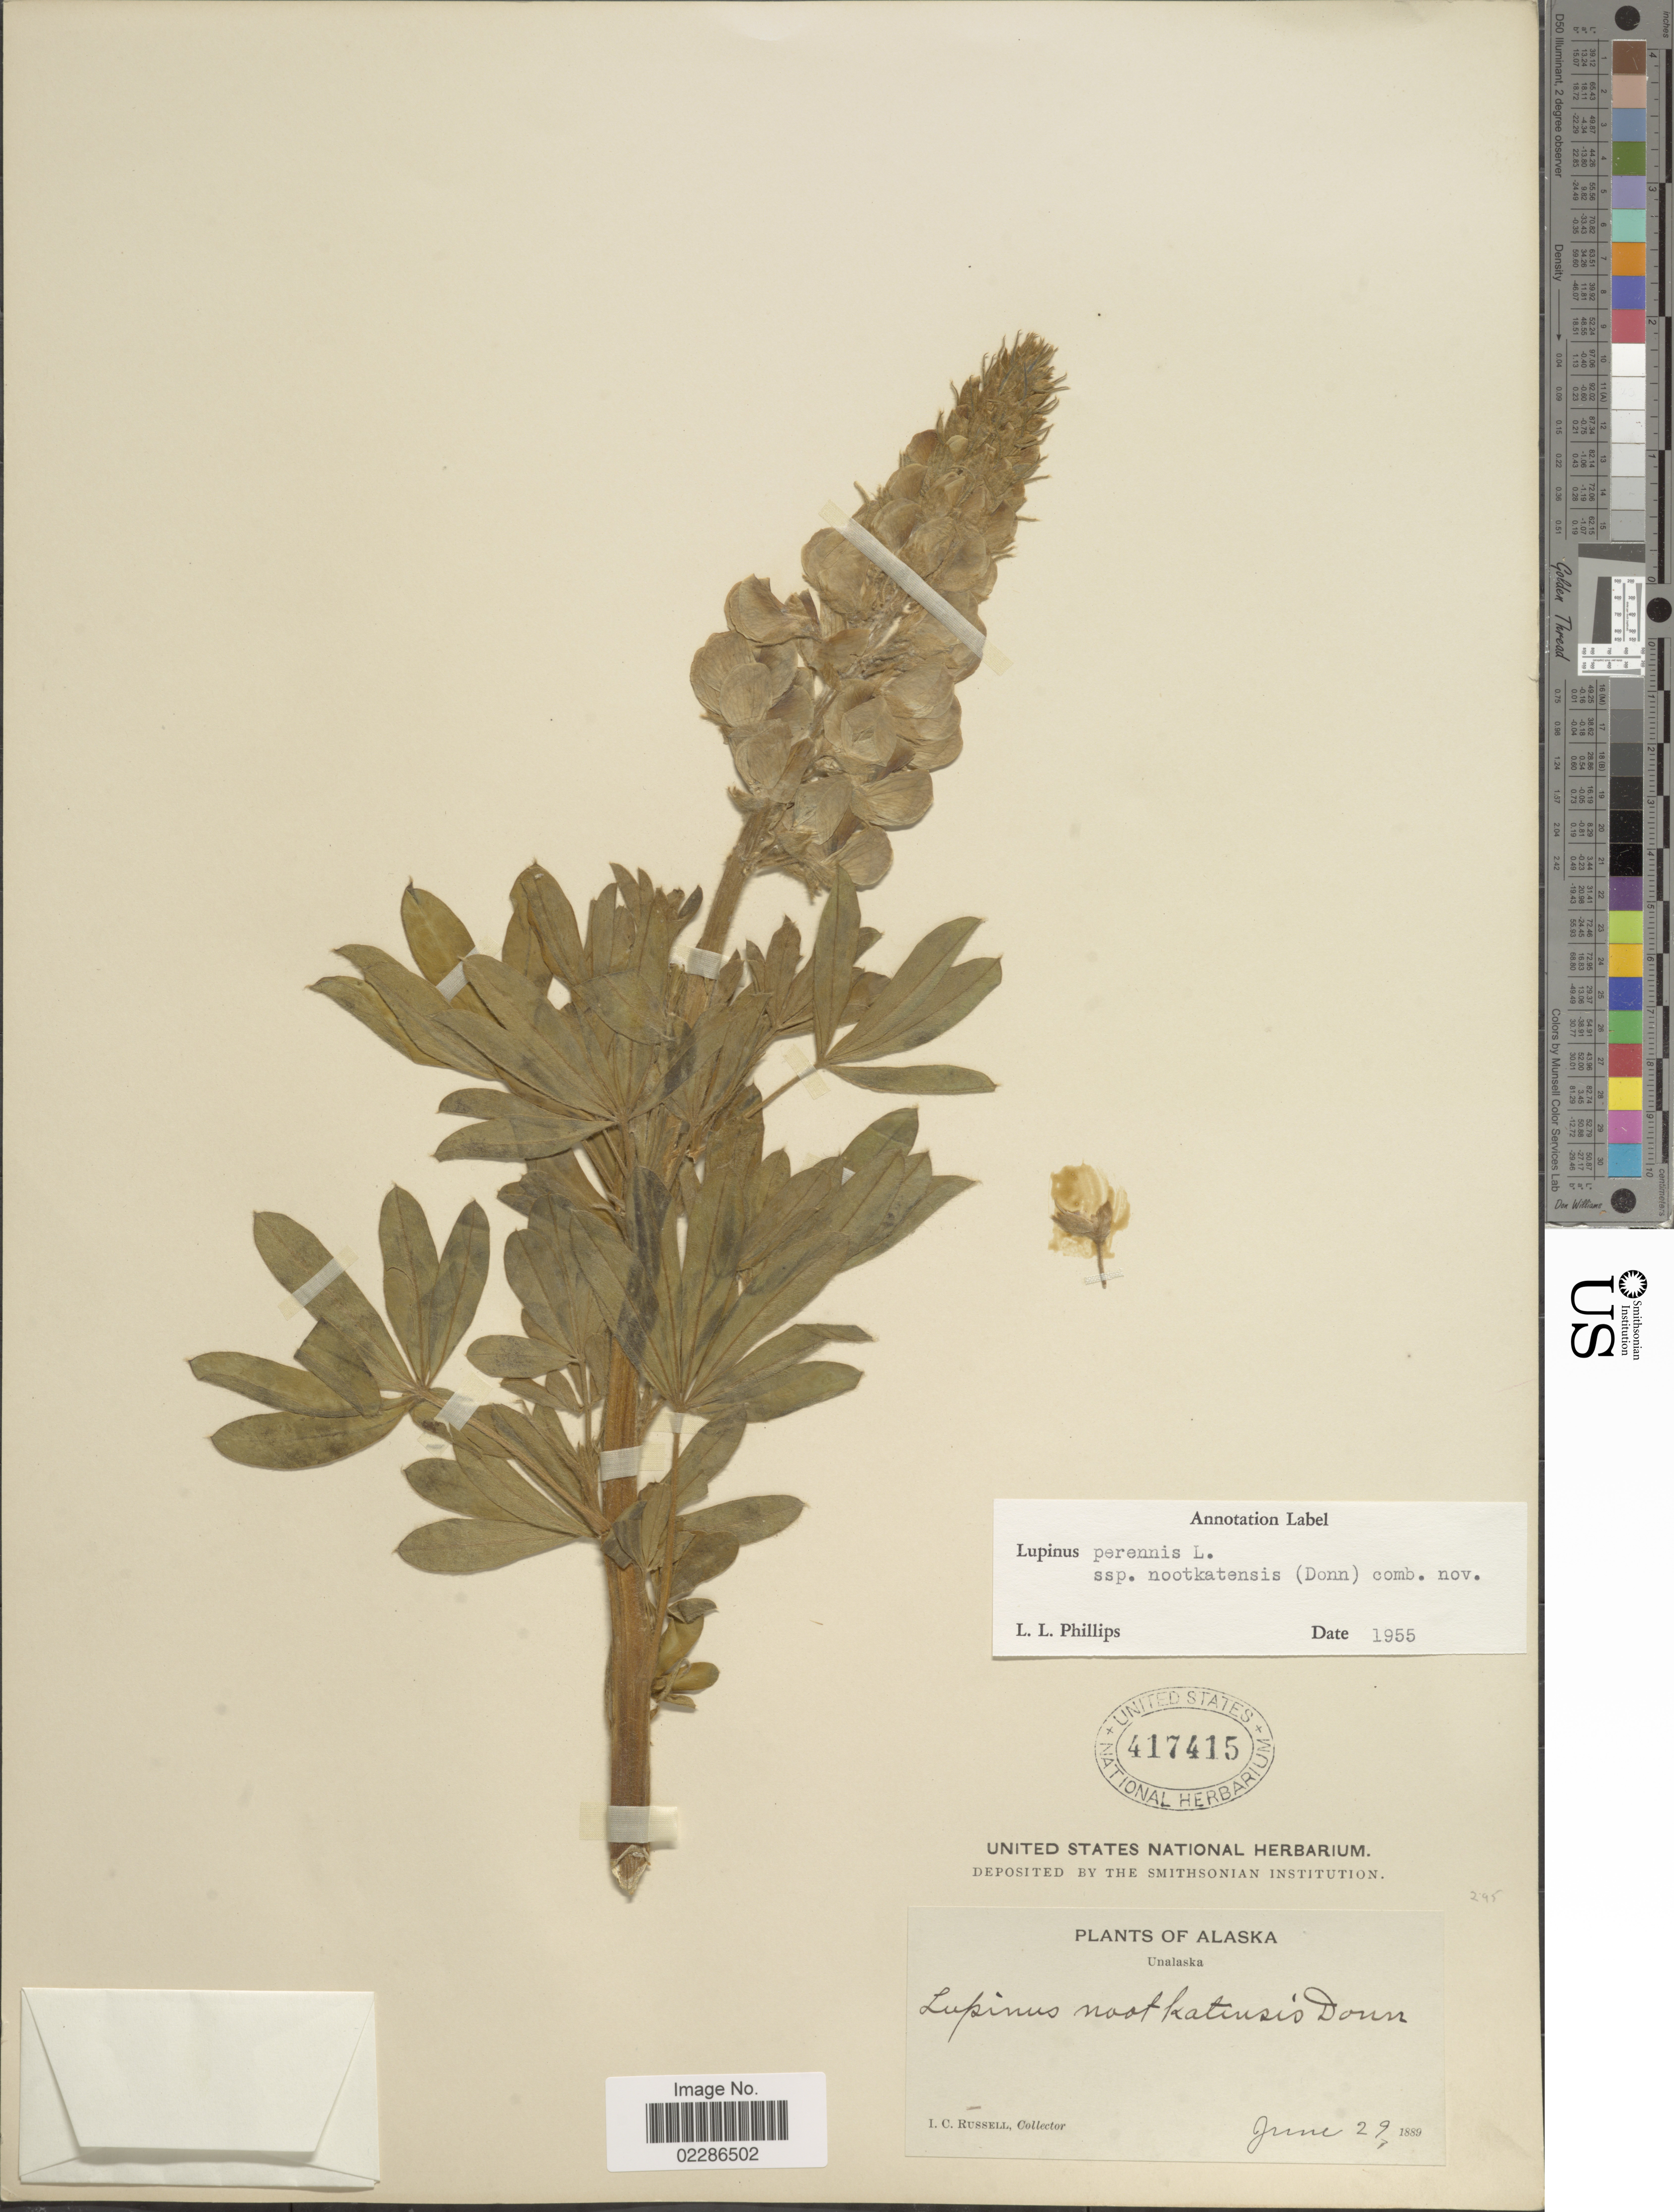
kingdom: Plantae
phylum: Tracheophyta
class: Magnoliopsida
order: Fabales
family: Fabaceae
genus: Lupinus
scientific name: Lupinus nootkatensis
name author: Donn ex Sims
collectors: I. C. Russell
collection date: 1889-06-29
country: United States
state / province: Alaska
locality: Unalaska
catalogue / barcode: US 417415